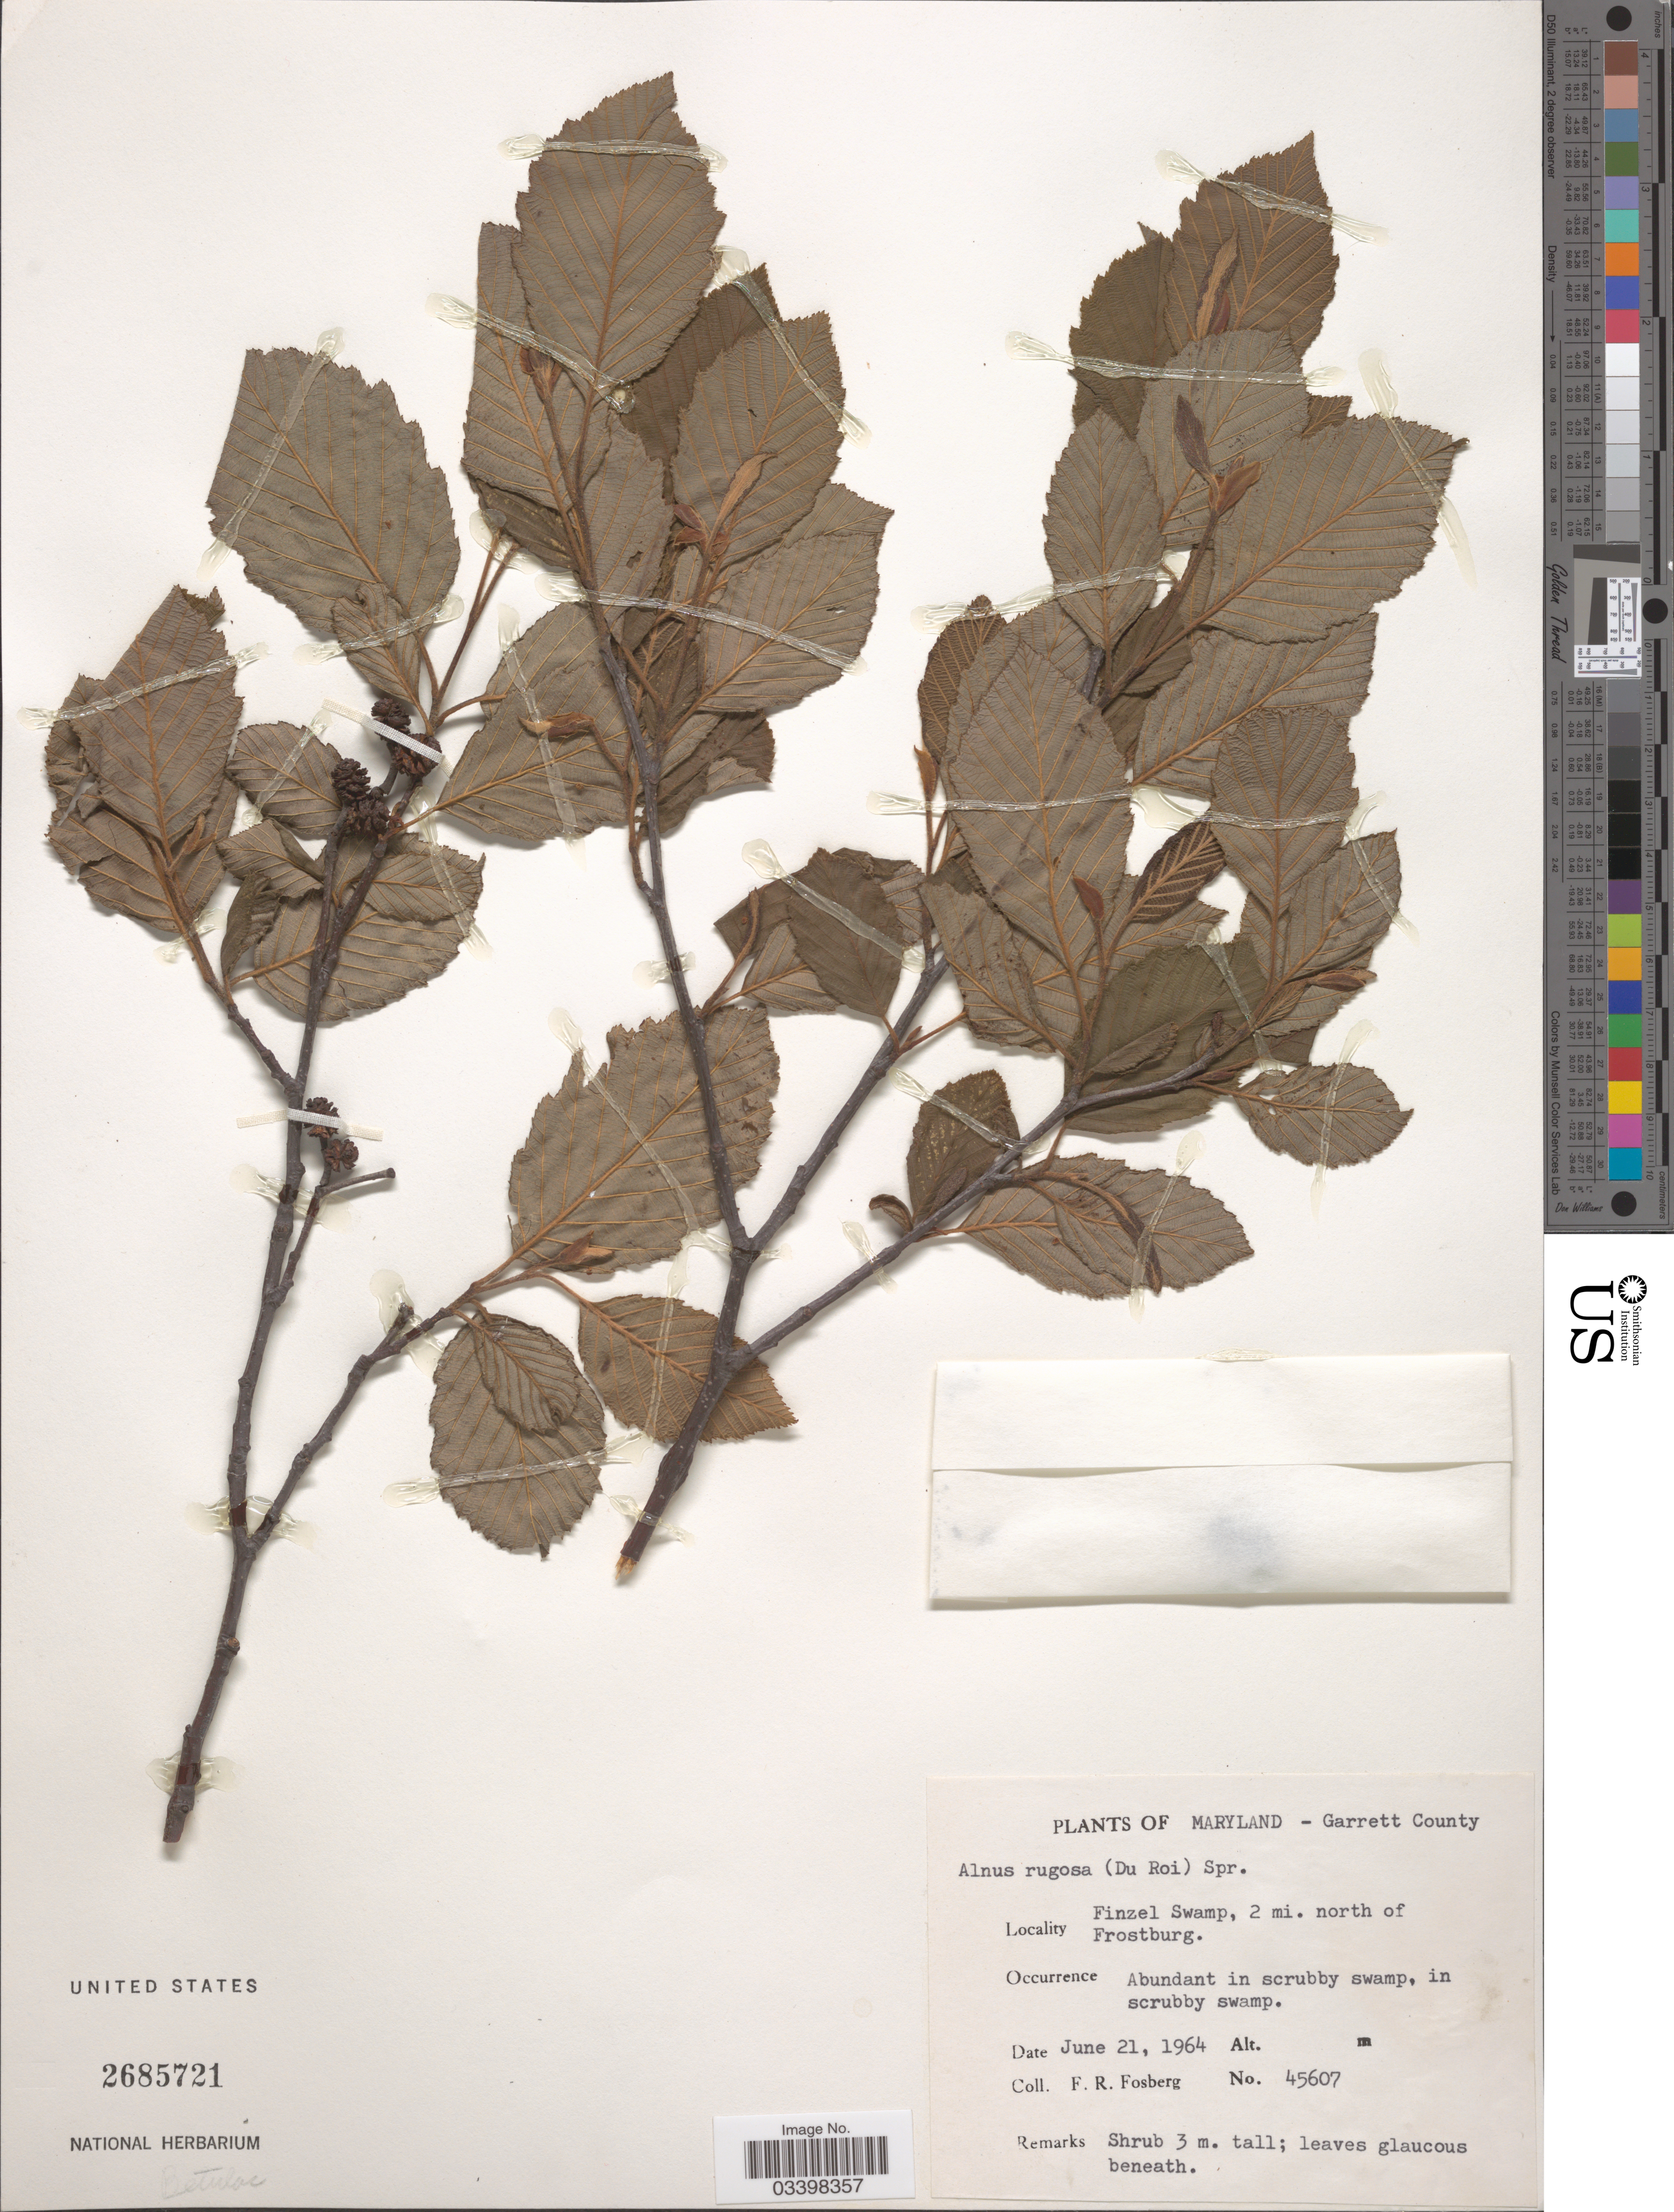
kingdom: Plantae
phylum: Tracheophyta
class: Magnoliopsida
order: Fagales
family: Betulaceae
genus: Alnus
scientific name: Alnus serrulata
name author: (Aiton) Willd.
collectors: F. R. Fosberg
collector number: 45607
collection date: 1964-06-21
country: United States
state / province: Maryland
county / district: Garrett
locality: Garrett County. Finzel Swamp, 2 mi. north of Frostburg.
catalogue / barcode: US 2685721